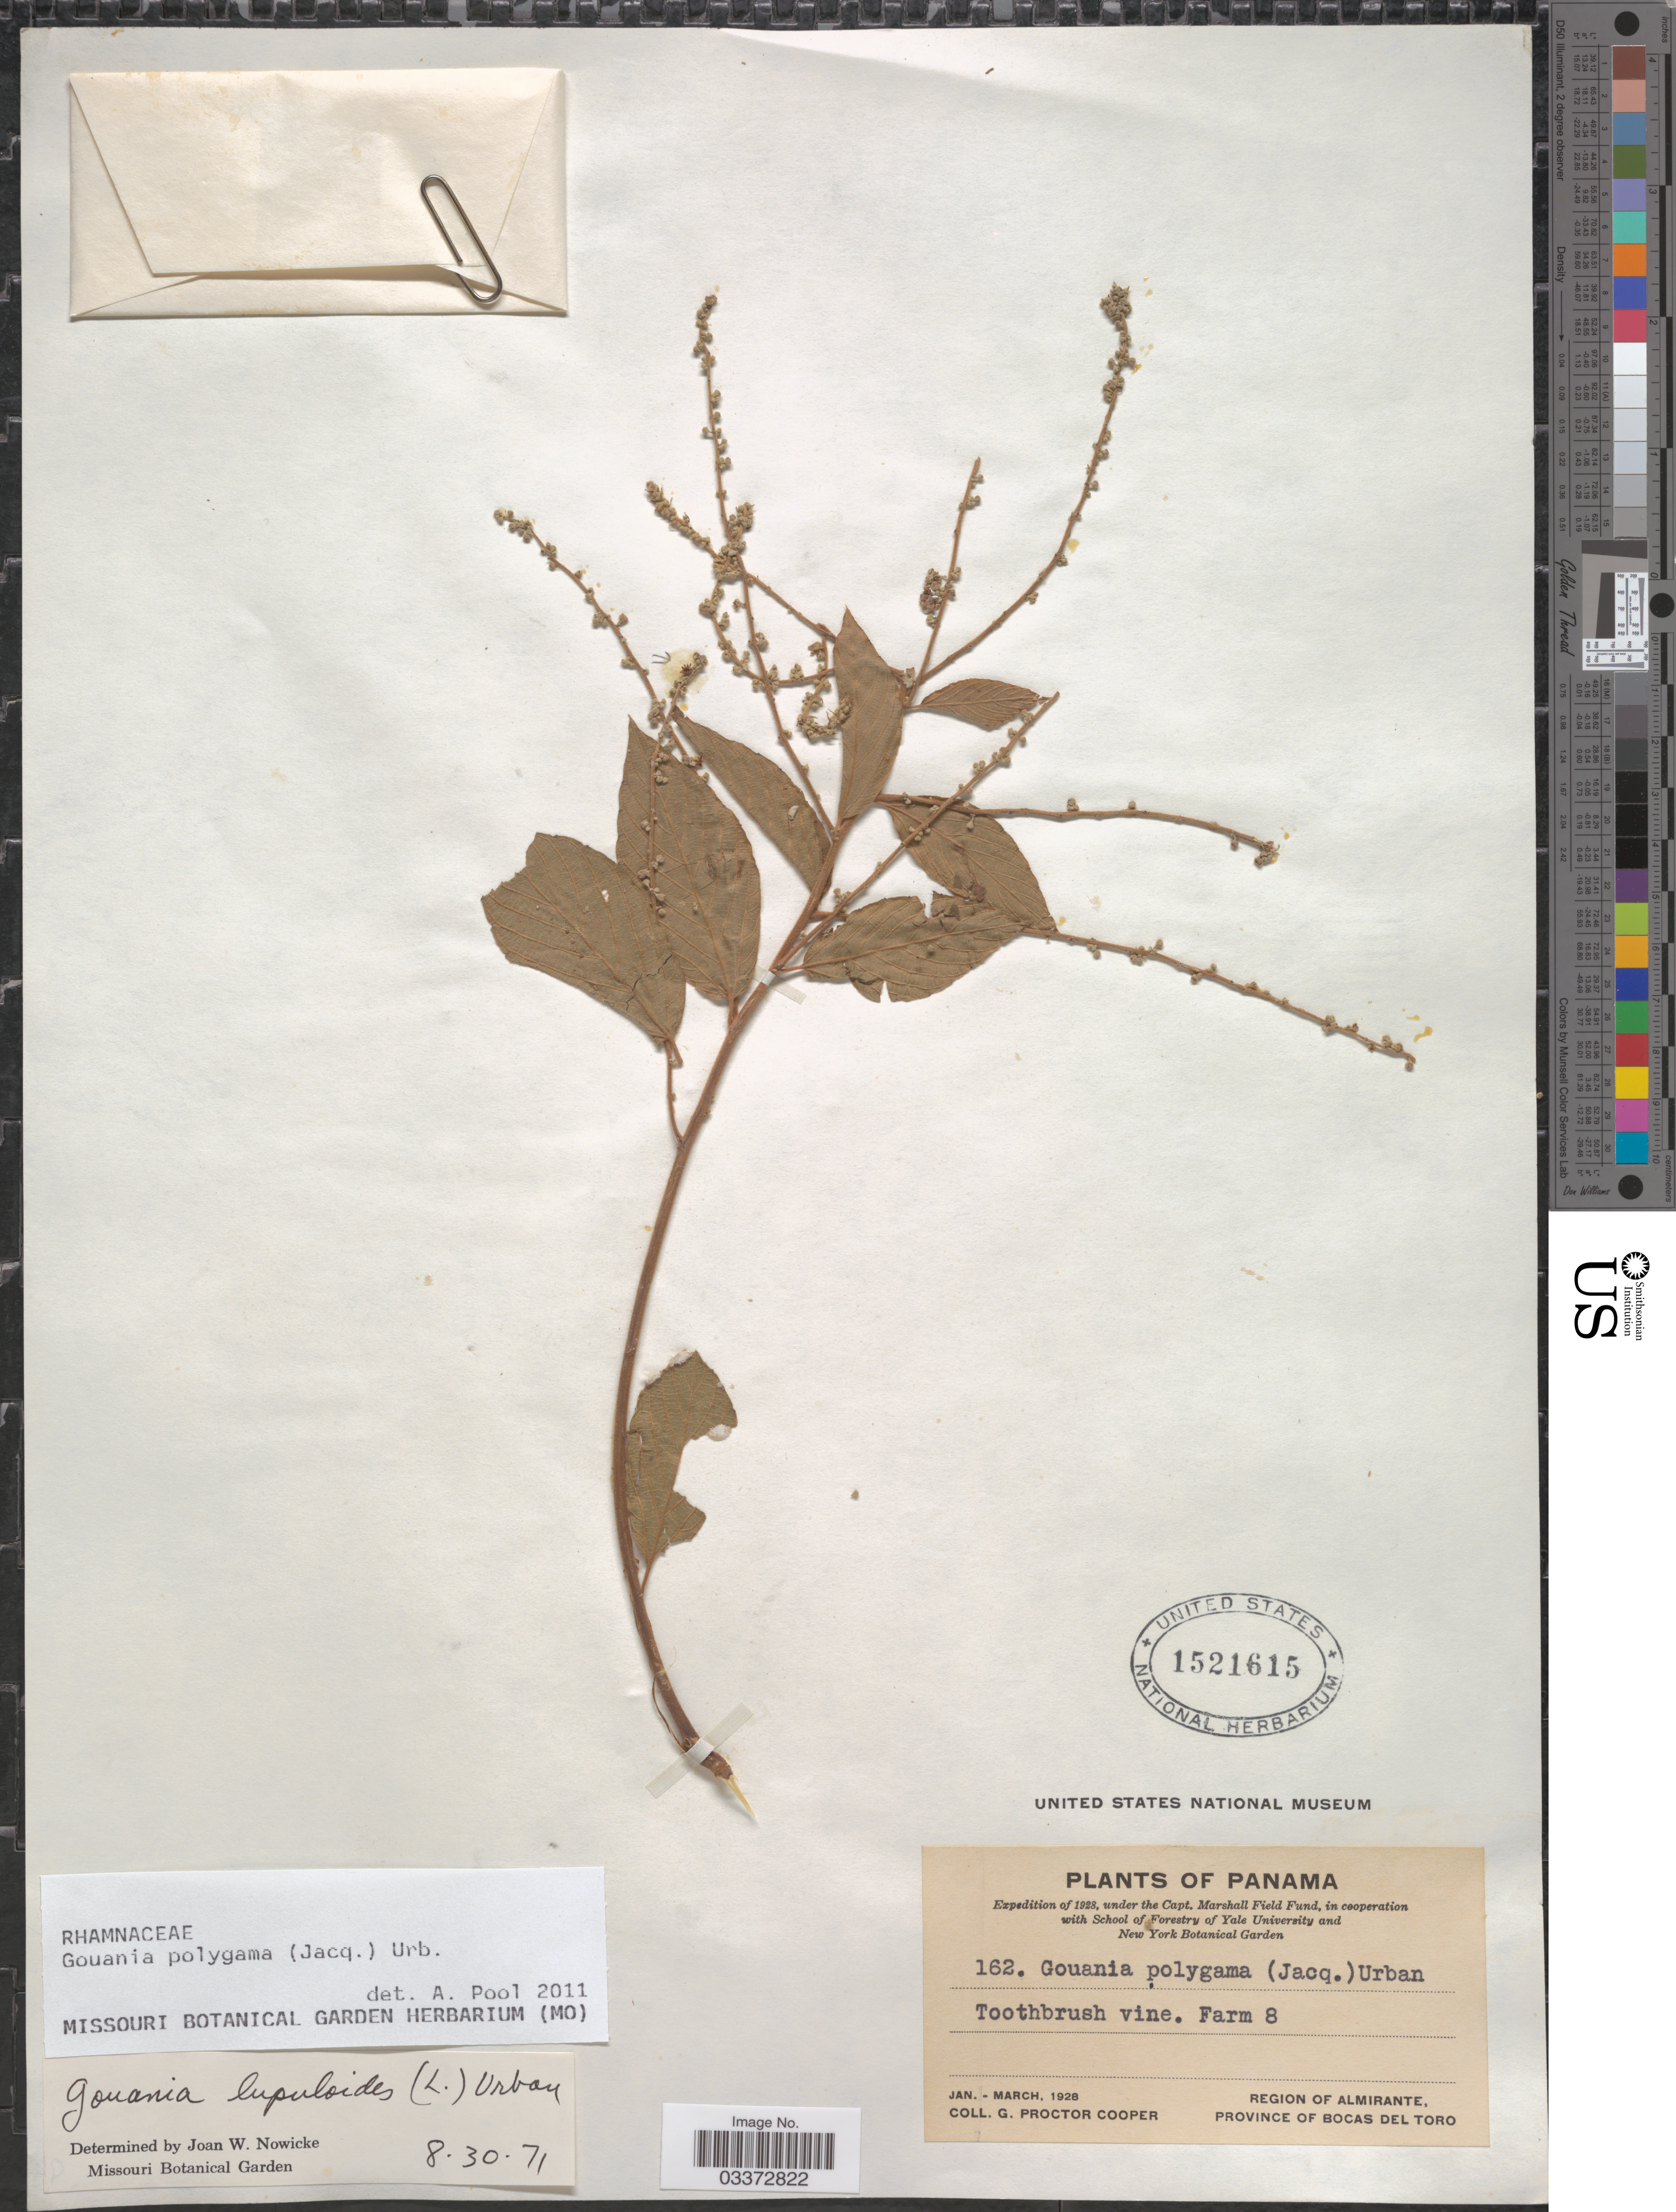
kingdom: Plantae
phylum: Tracheophyta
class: Magnoliopsida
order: Rosales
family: Rhamnaceae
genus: Gouania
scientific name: Gouania polygama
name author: (Jacq.) Urb.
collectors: G. Cooper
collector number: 162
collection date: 1928-01/1928-03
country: Panama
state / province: Bocas del Toro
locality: Region of Almirante. Farm 8.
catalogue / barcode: US 1521615